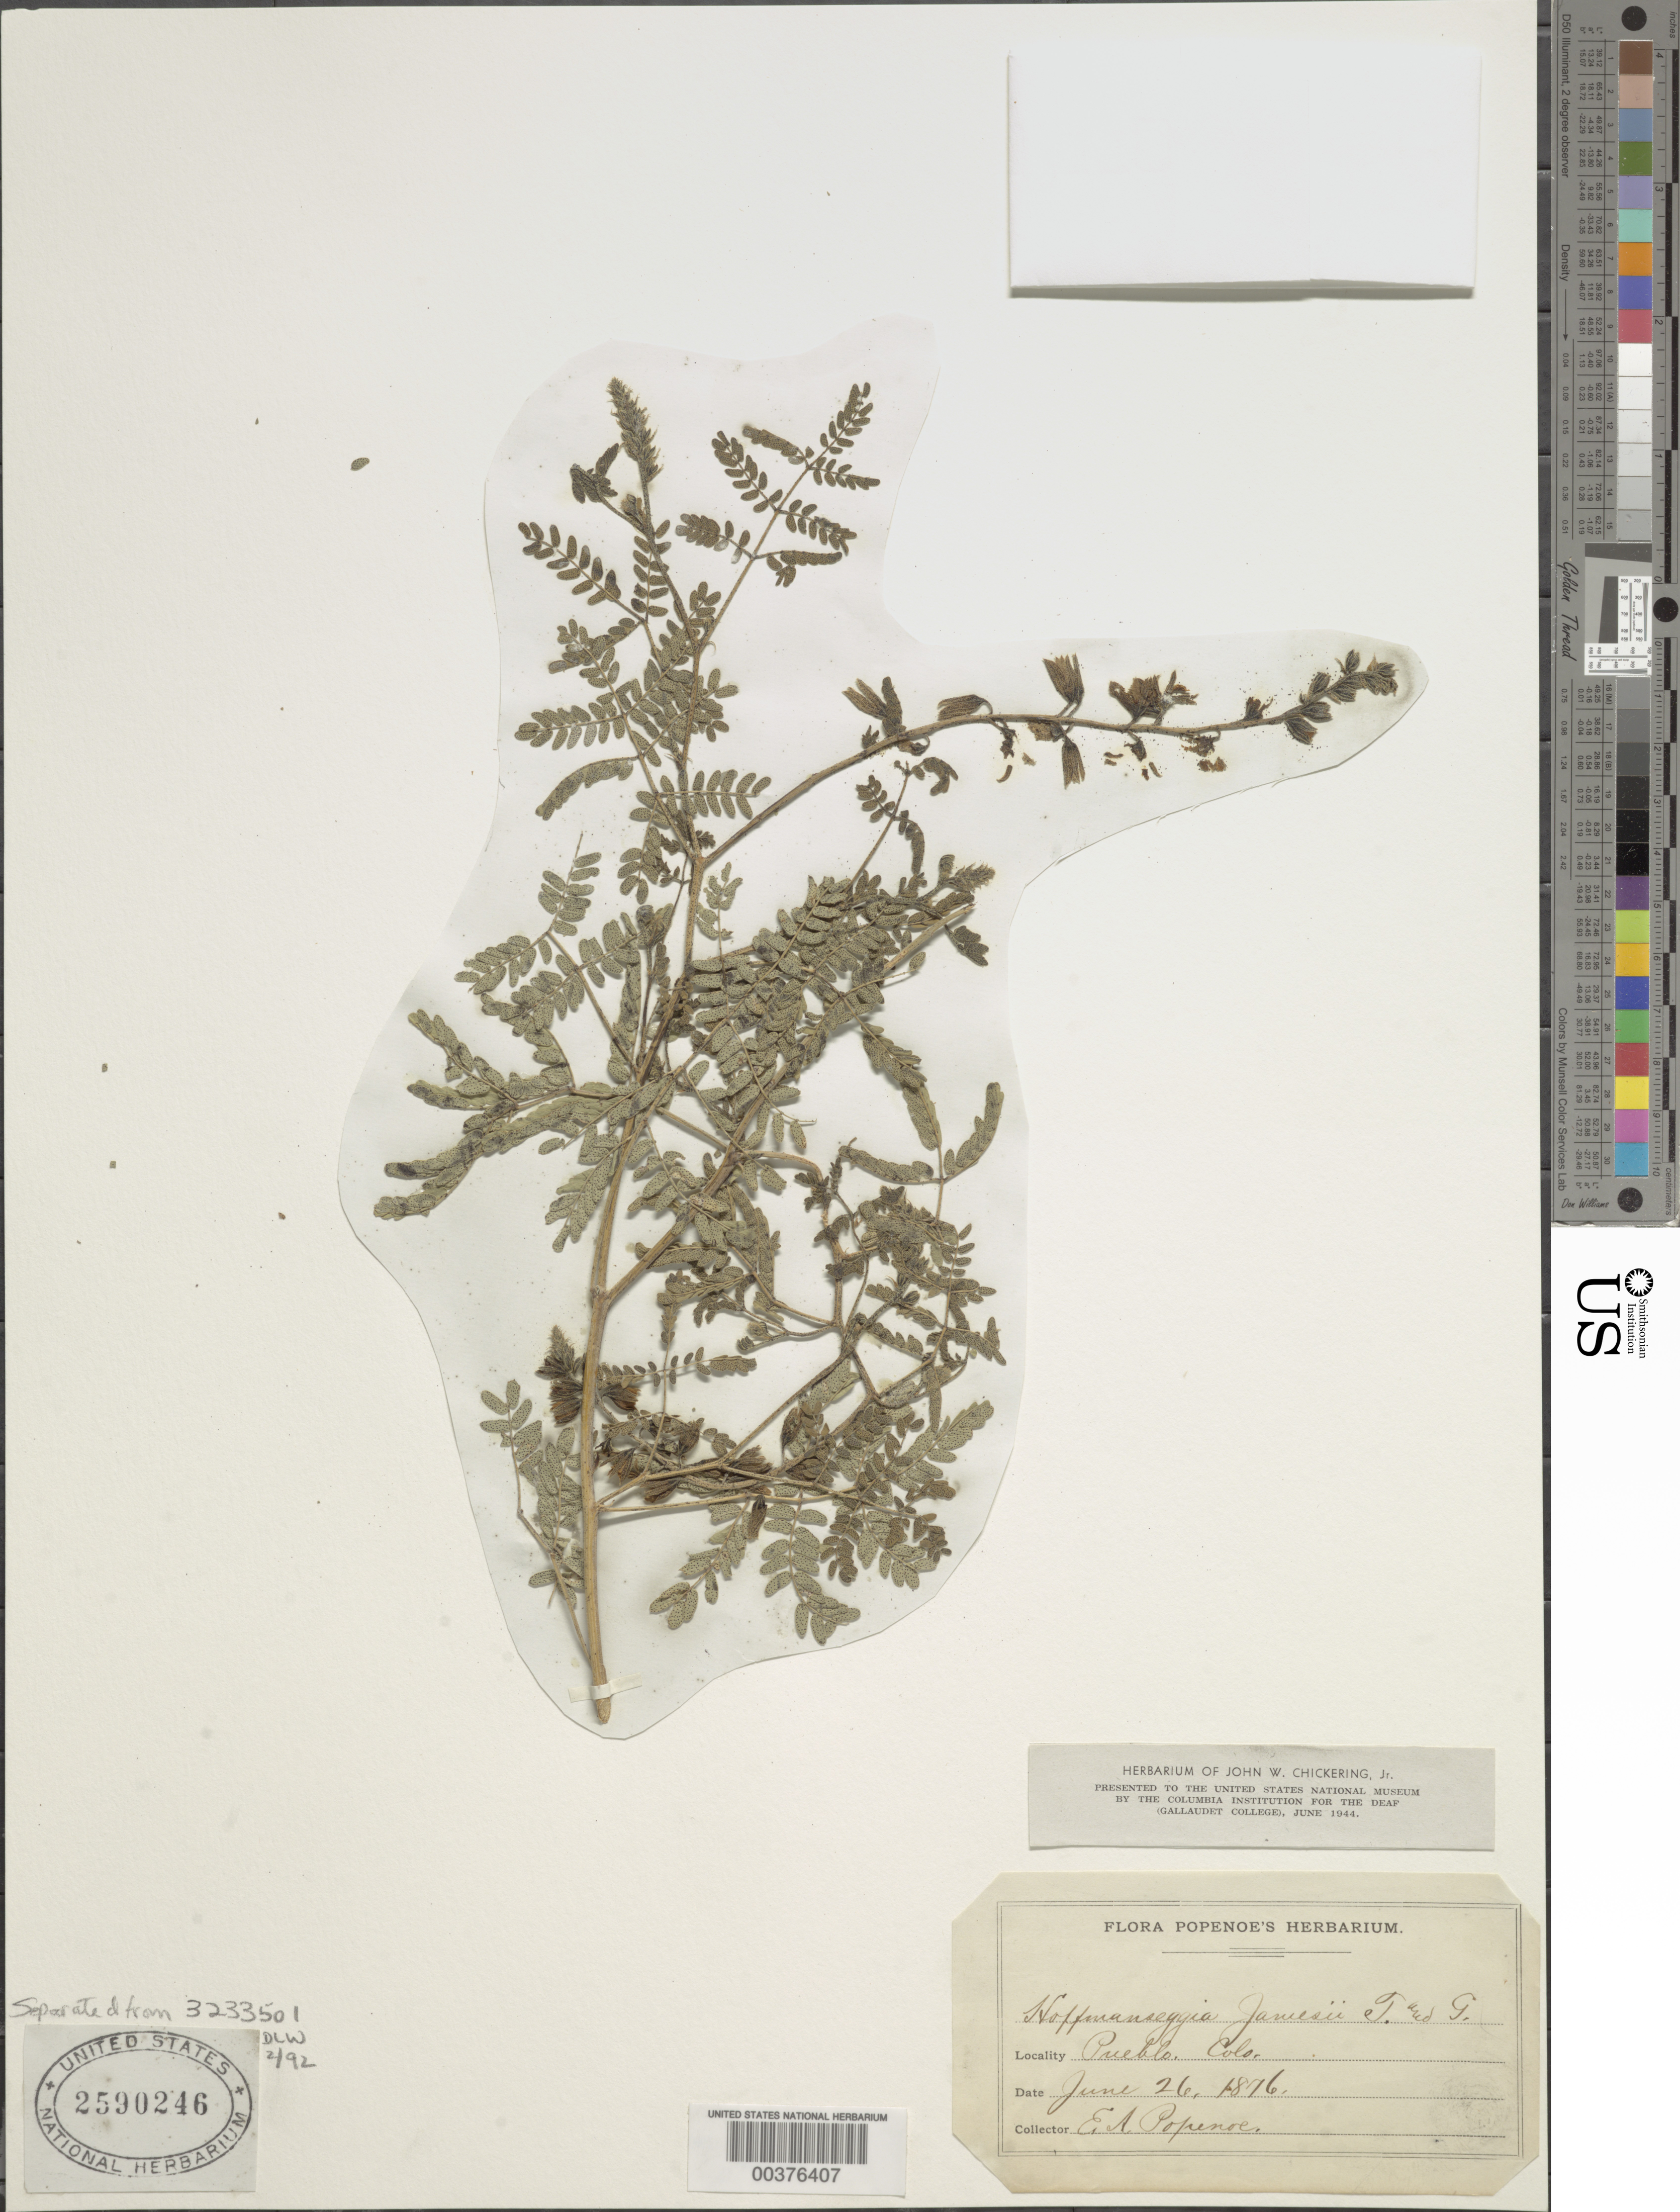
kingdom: Plantae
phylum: Tracheophyta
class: Magnoliopsida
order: Fabales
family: Fabaceae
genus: Pomaria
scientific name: Pomaria jamesii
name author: (Torr. & A. Gray) Walp.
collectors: E. Popenoe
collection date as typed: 26 Jun 1876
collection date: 1876-06-26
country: United States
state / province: Colorado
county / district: Pueblo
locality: Pueblo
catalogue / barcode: US 2590246